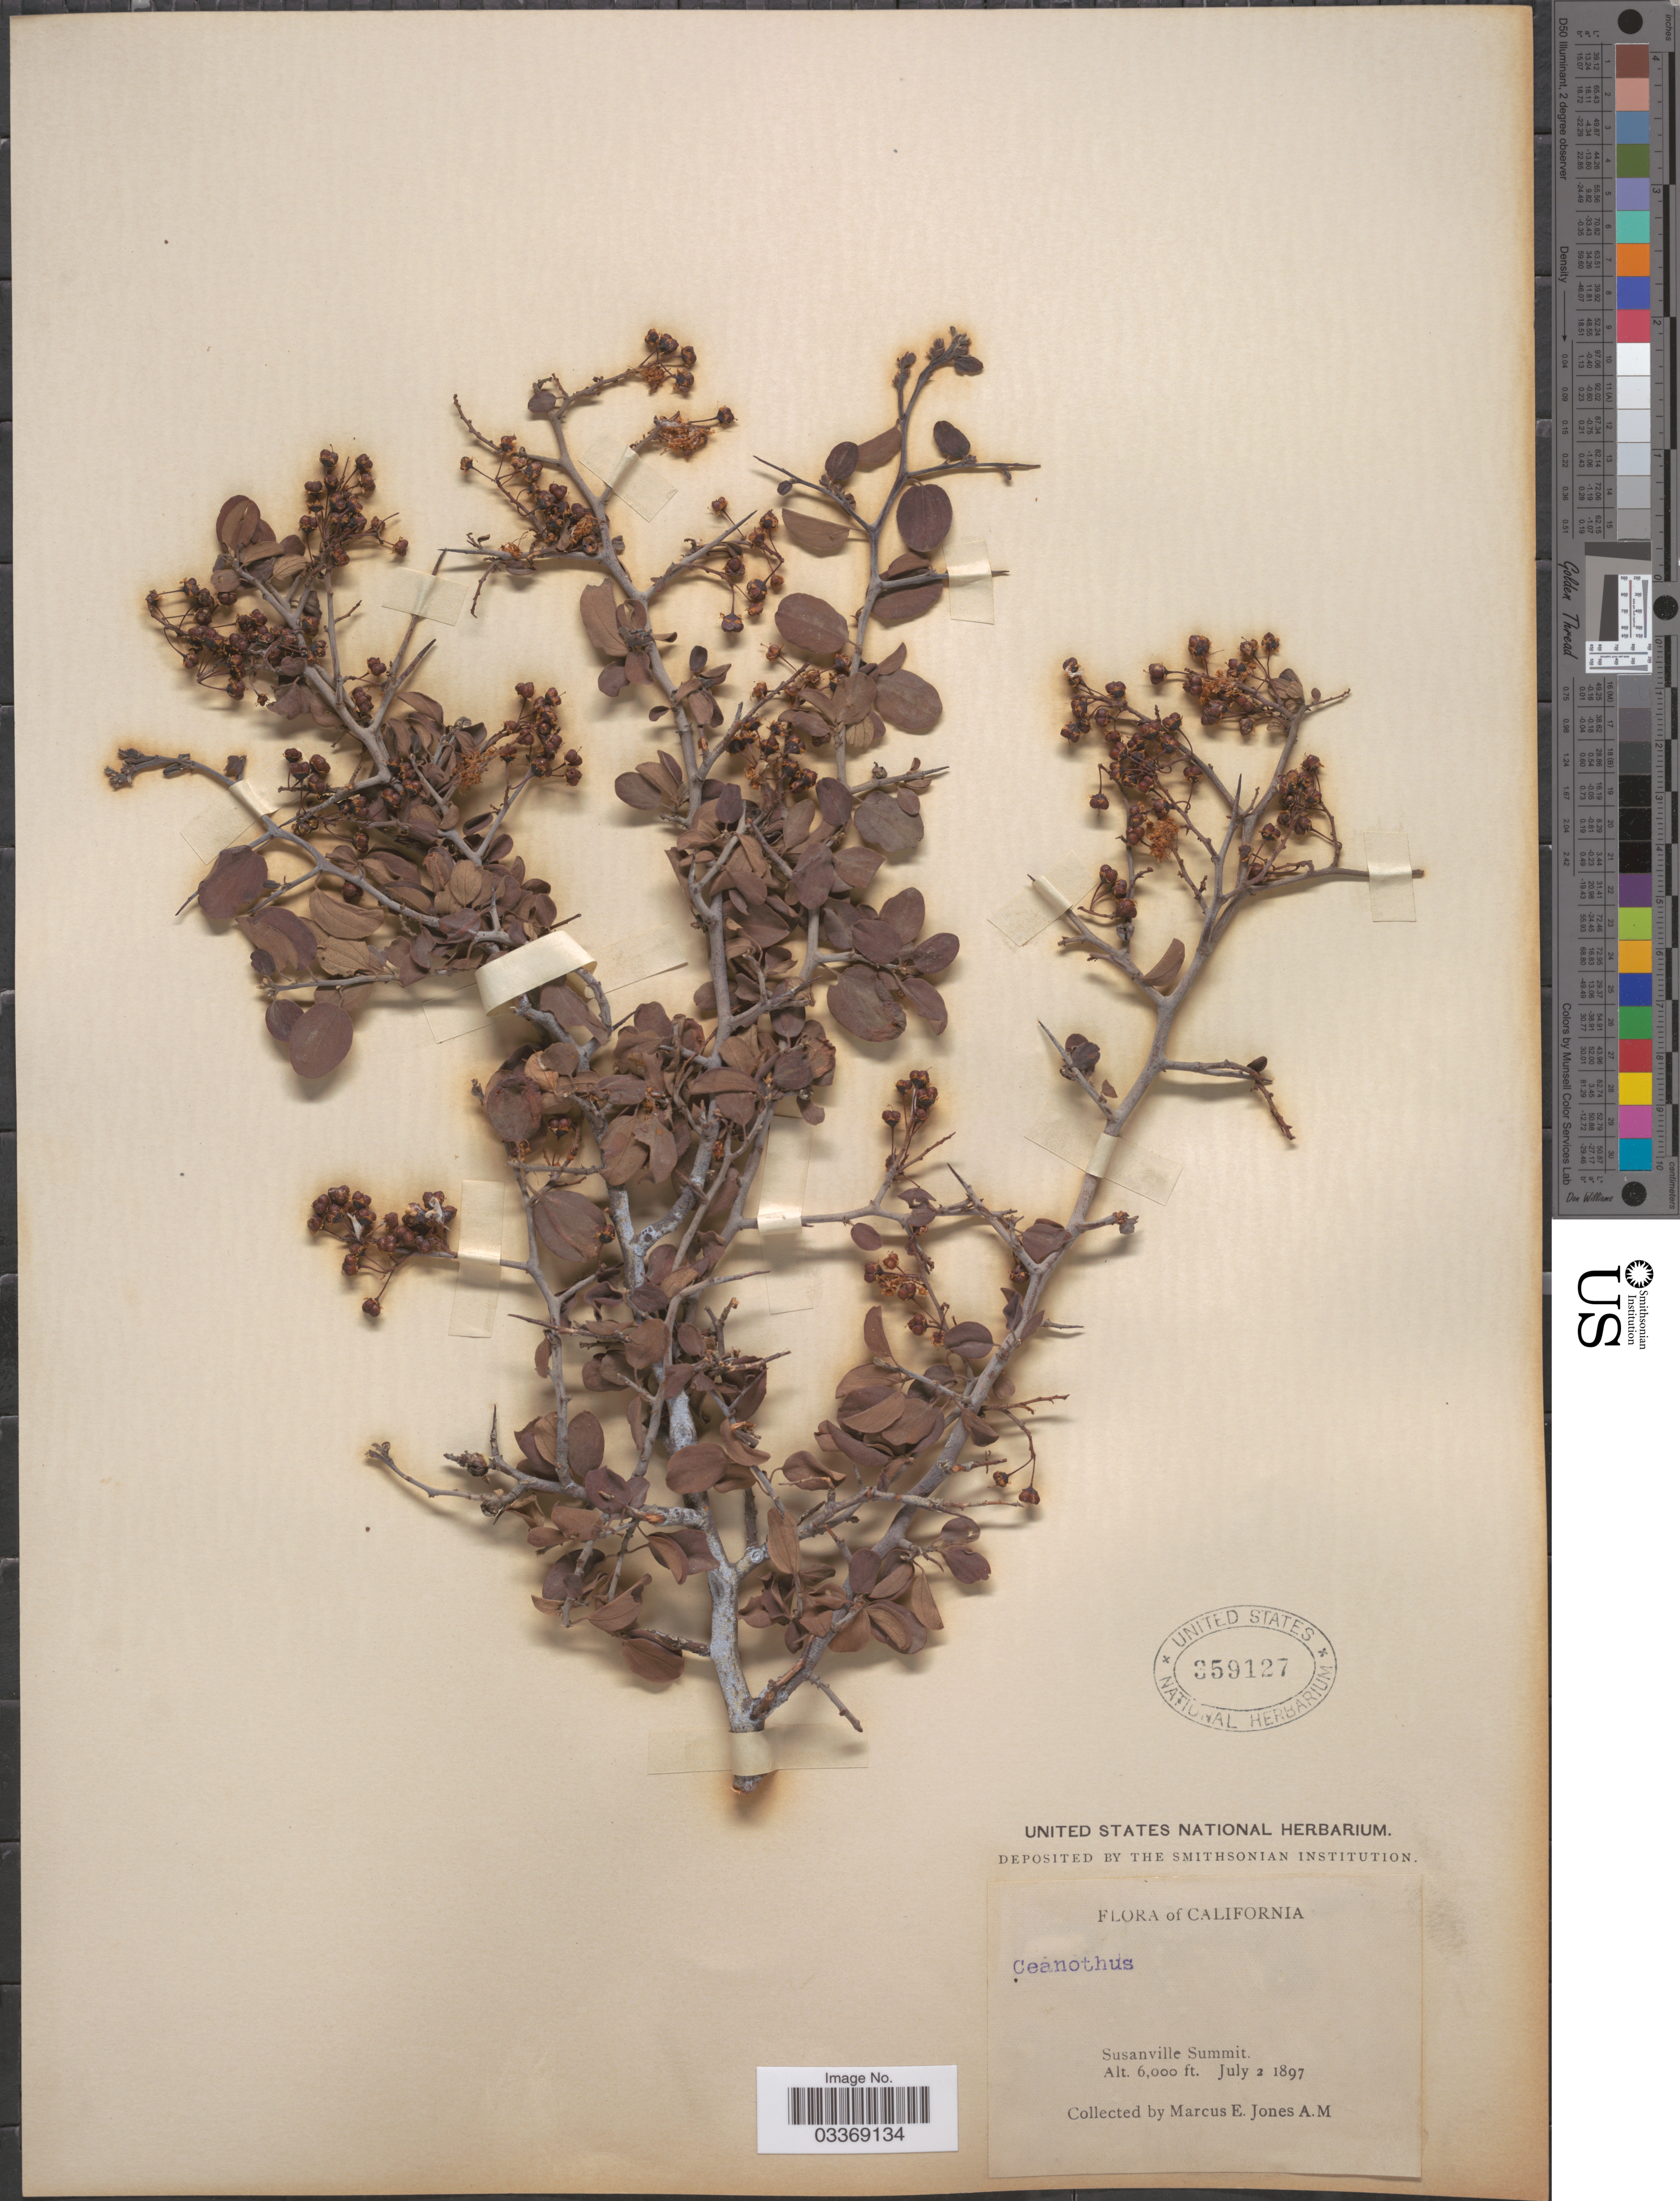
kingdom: Plantae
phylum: Tracheophyta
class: Magnoliopsida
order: Rosales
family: Rhamnaceae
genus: Ceanothus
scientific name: Ceanothus divaricatus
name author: Nutt. ex Torr. & S.F. Gray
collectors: M. E. Jones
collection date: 1897-07-02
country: United States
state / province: California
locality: Susanville Summit.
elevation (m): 1829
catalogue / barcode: US 359127